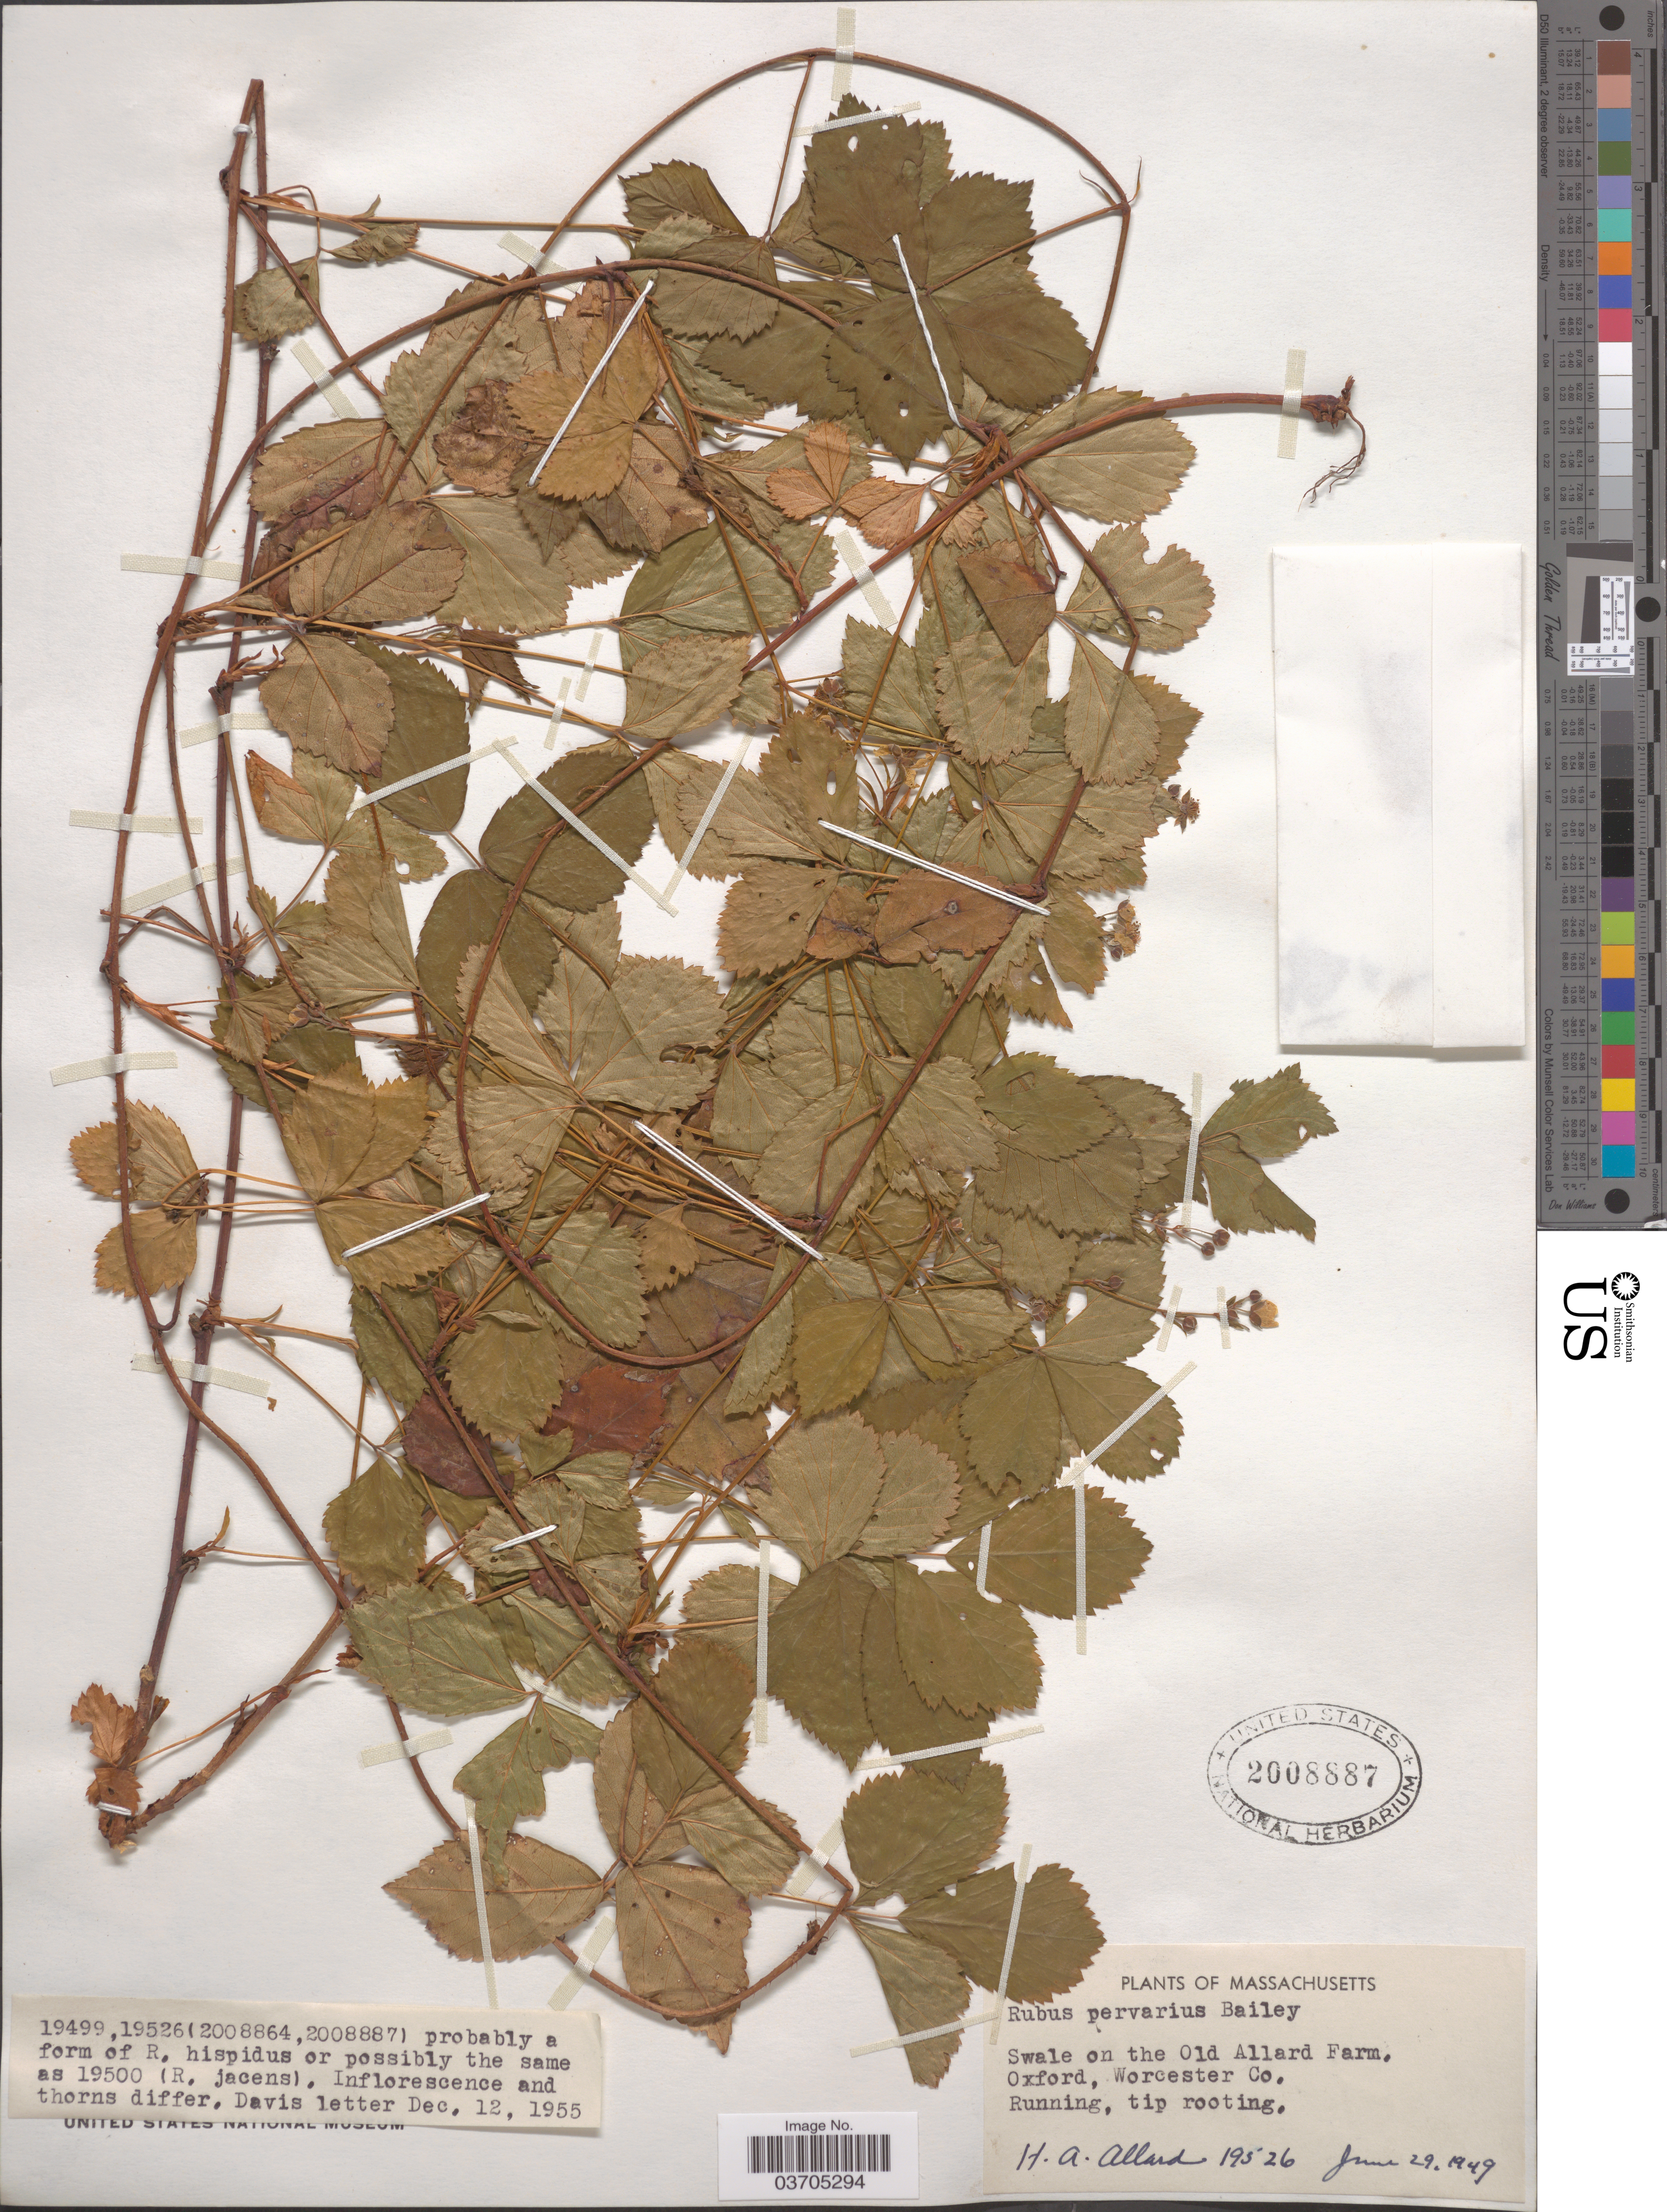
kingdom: Plantae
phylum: Tracheophyta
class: Magnoliopsida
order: Rosales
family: Rosaceae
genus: Rubus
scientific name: Rubus hispidus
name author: L.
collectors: H. A. Allard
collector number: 19526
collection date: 1949-06-29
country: United States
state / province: Massachusetts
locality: Swale on the Old Allard Farm, Oxford, Worcester Co.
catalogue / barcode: US 2008887